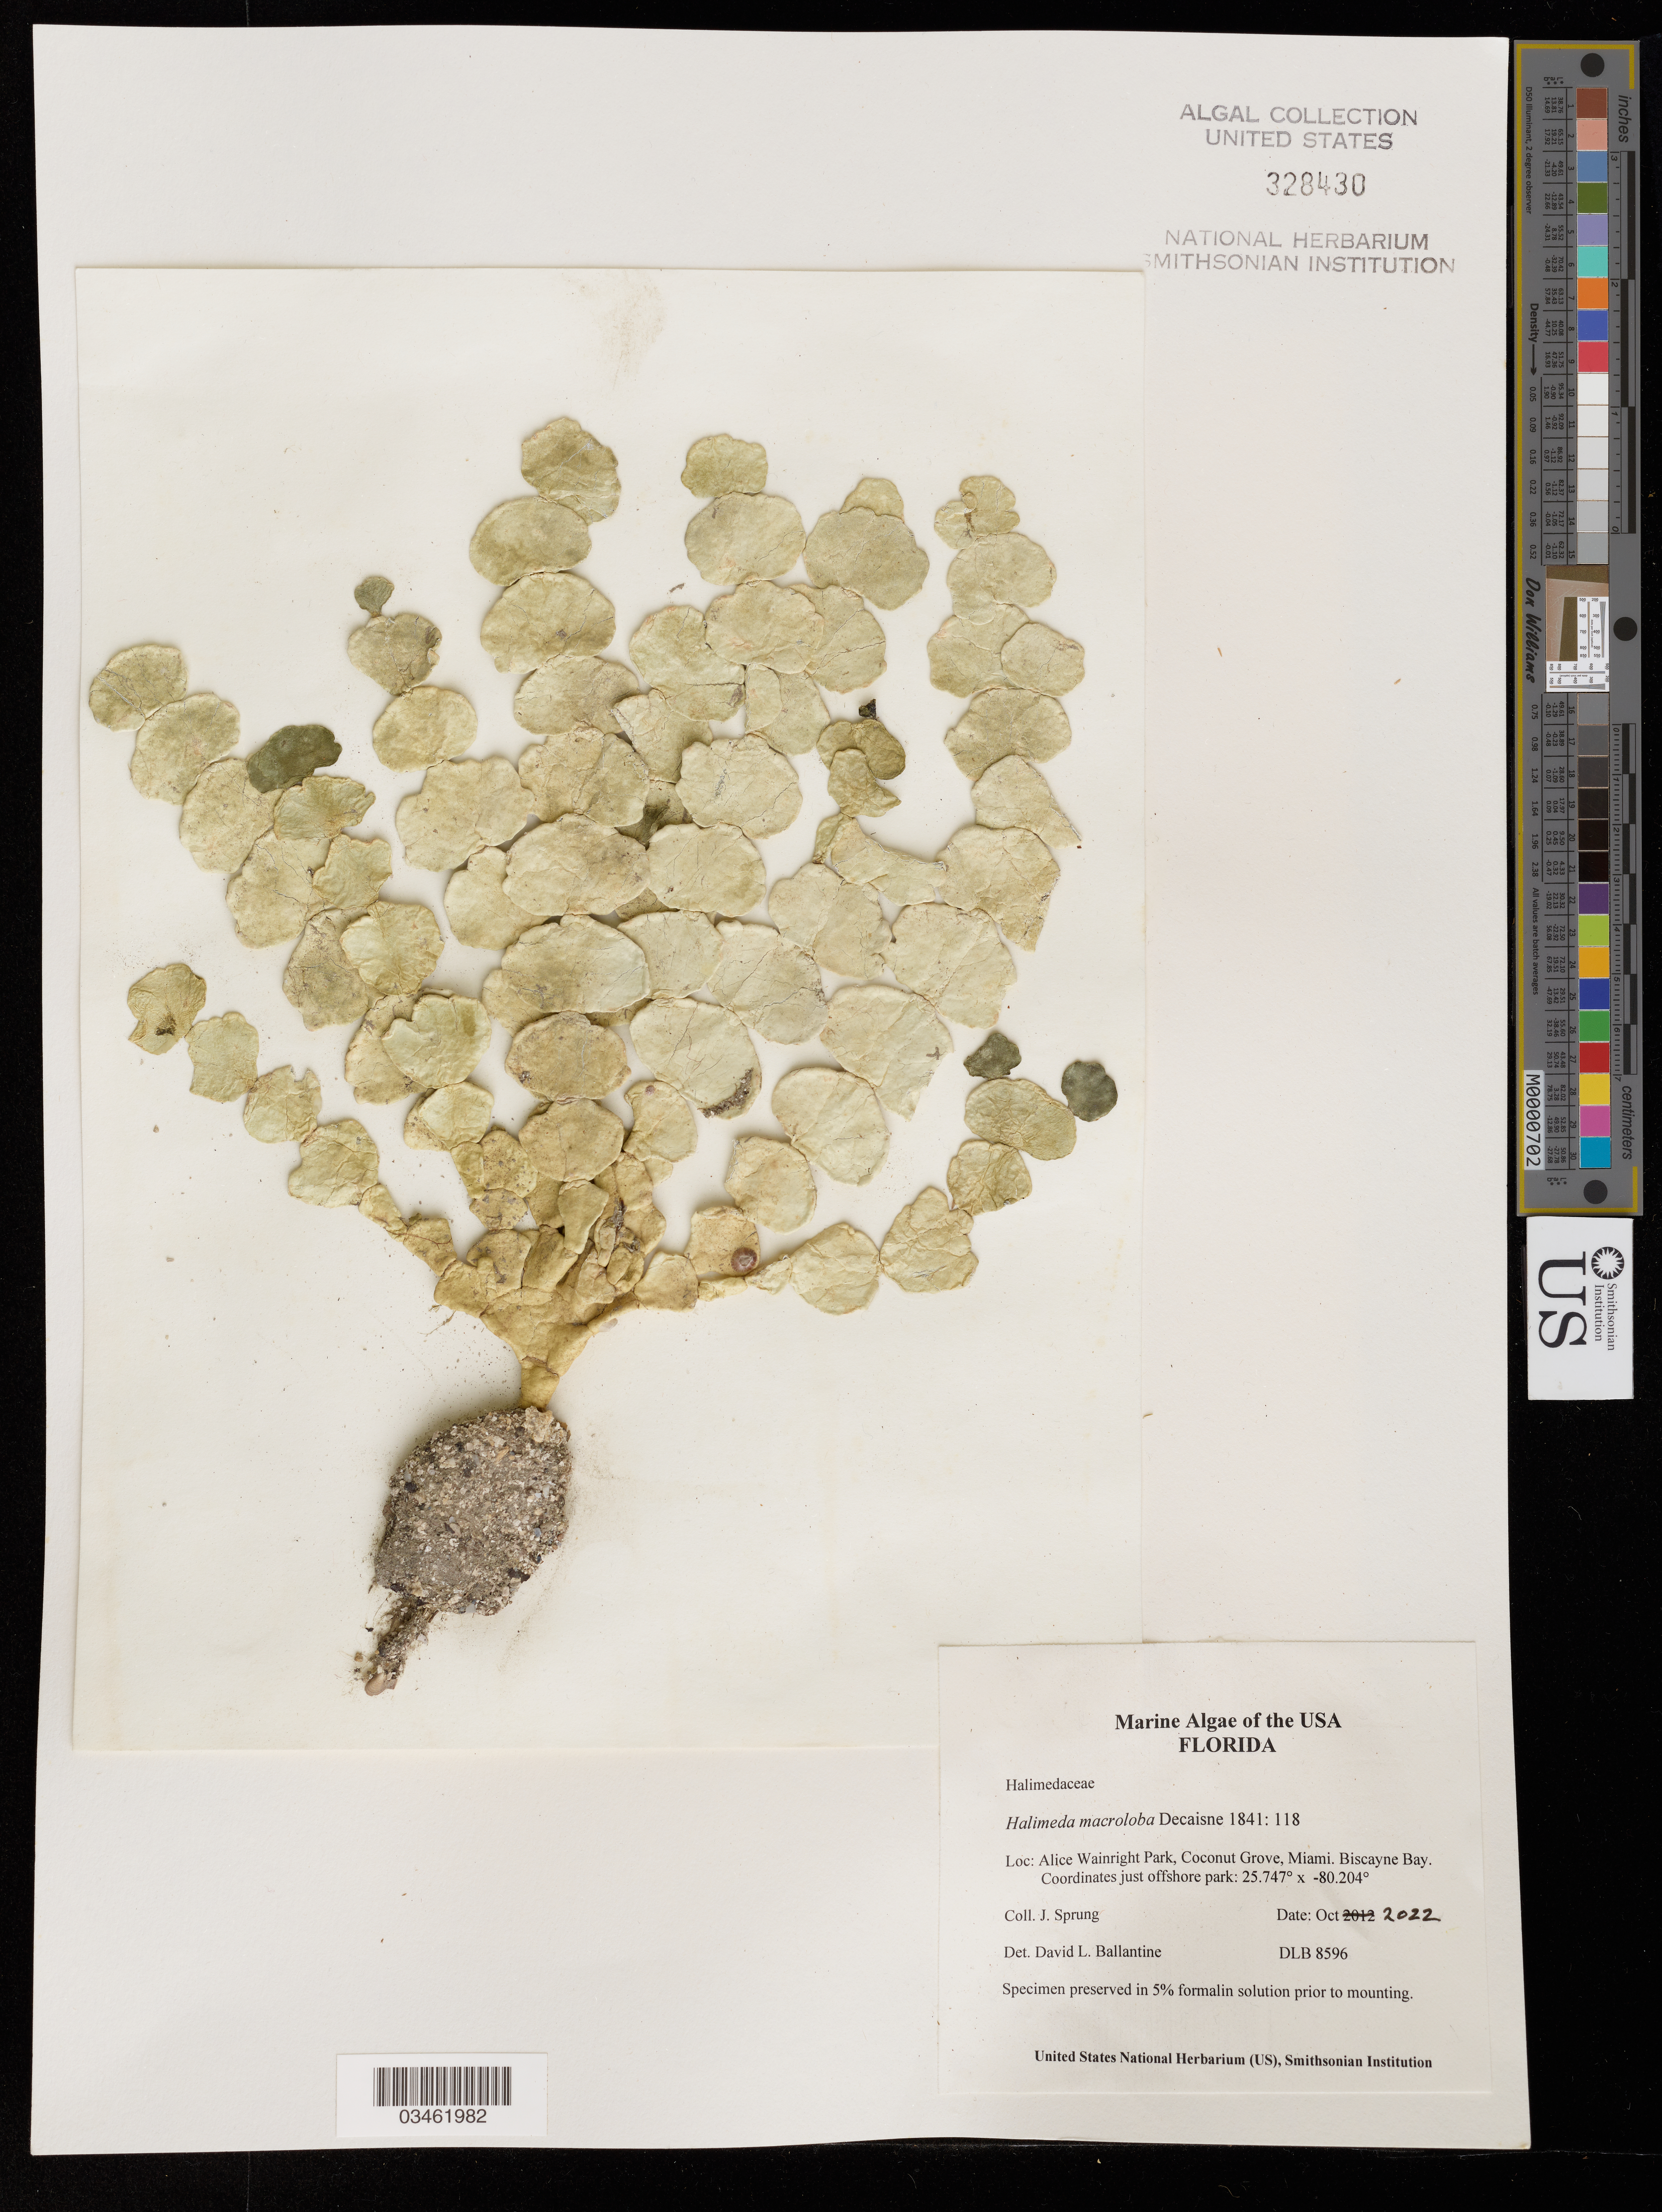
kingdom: Plantae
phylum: Chlorophyta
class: Ulvophyceae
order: Bryopsidales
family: Halimedaceae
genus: Halimeda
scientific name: Halimeda macroloba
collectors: J. Sprung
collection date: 2022-10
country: United States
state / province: Florida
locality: Alice Wainright Park, Coconut Grove, Miami. Biscayne Bay.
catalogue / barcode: US 328430